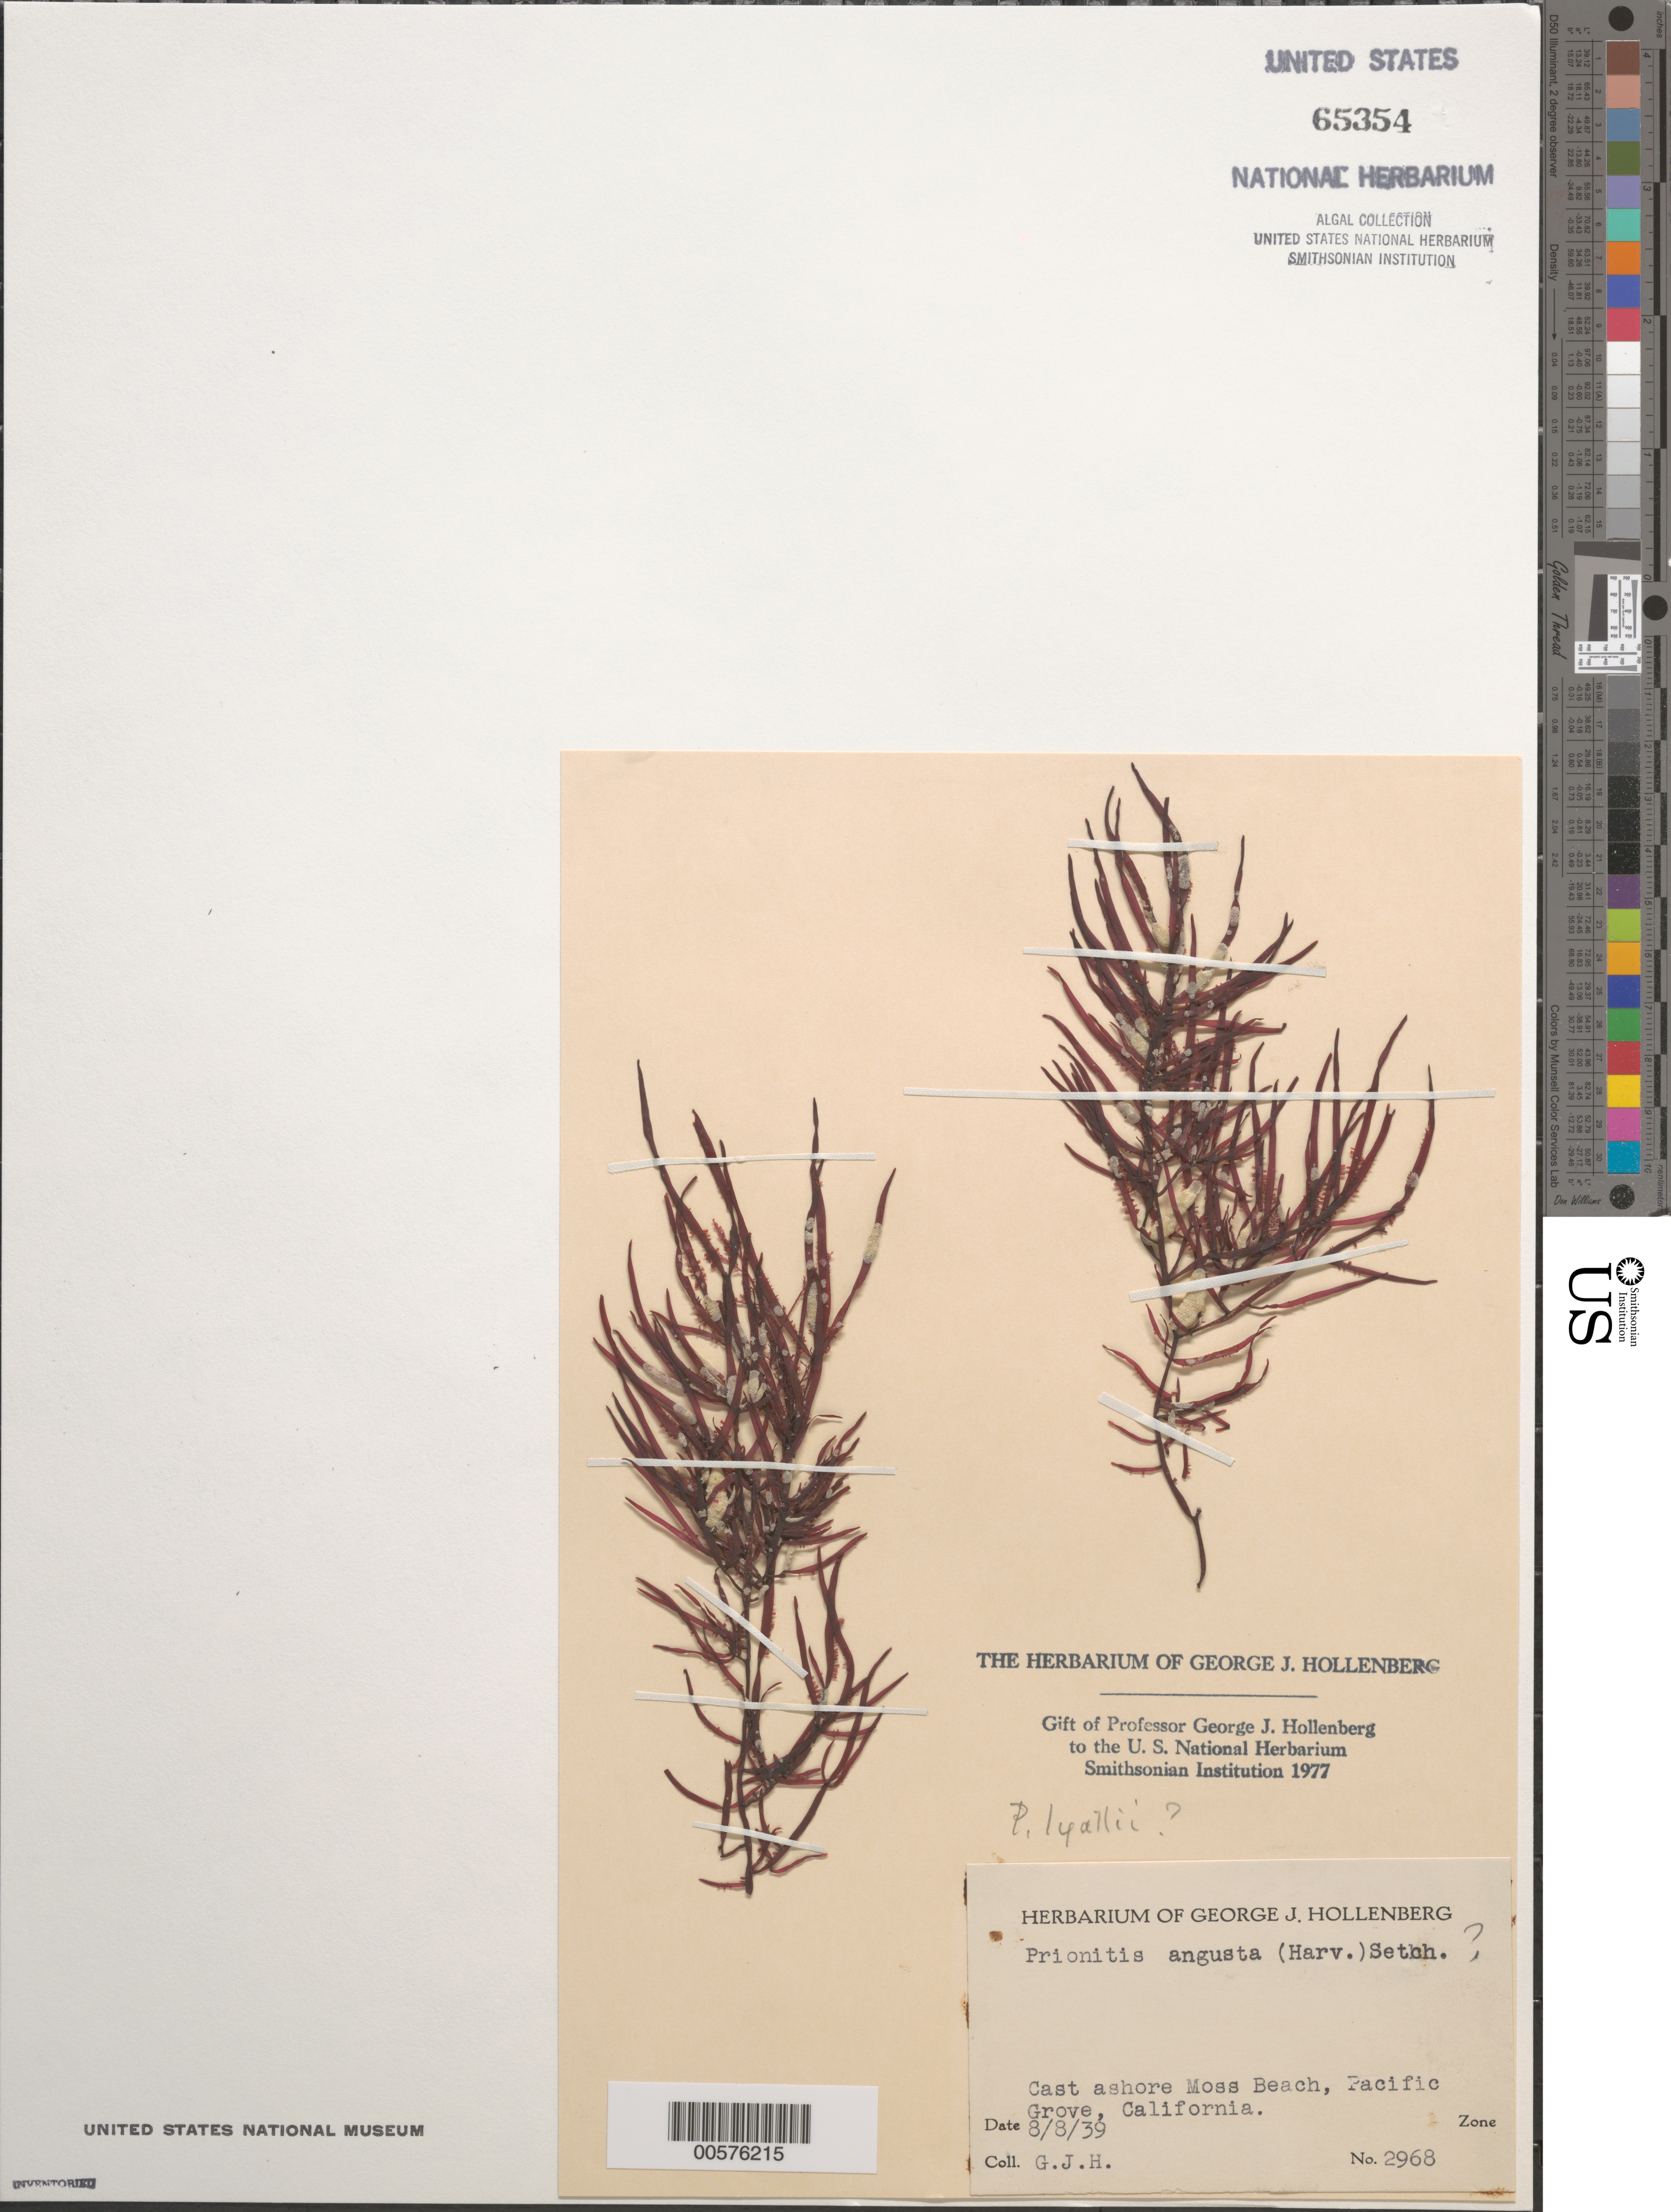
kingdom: Plantae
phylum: Rhodophyta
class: Florideophyceae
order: Cryptonemiales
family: Cryptonemiaceae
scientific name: Prionitis sternbergii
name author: (C. Agardh) J. Agardh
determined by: Algae name updating Project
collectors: G. Hollenberg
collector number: GJH 2968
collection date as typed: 08 Aug 1939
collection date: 1939-08-08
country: United States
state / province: California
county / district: Monterey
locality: Moss Beach, Pacific Grove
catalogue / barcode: US 65354